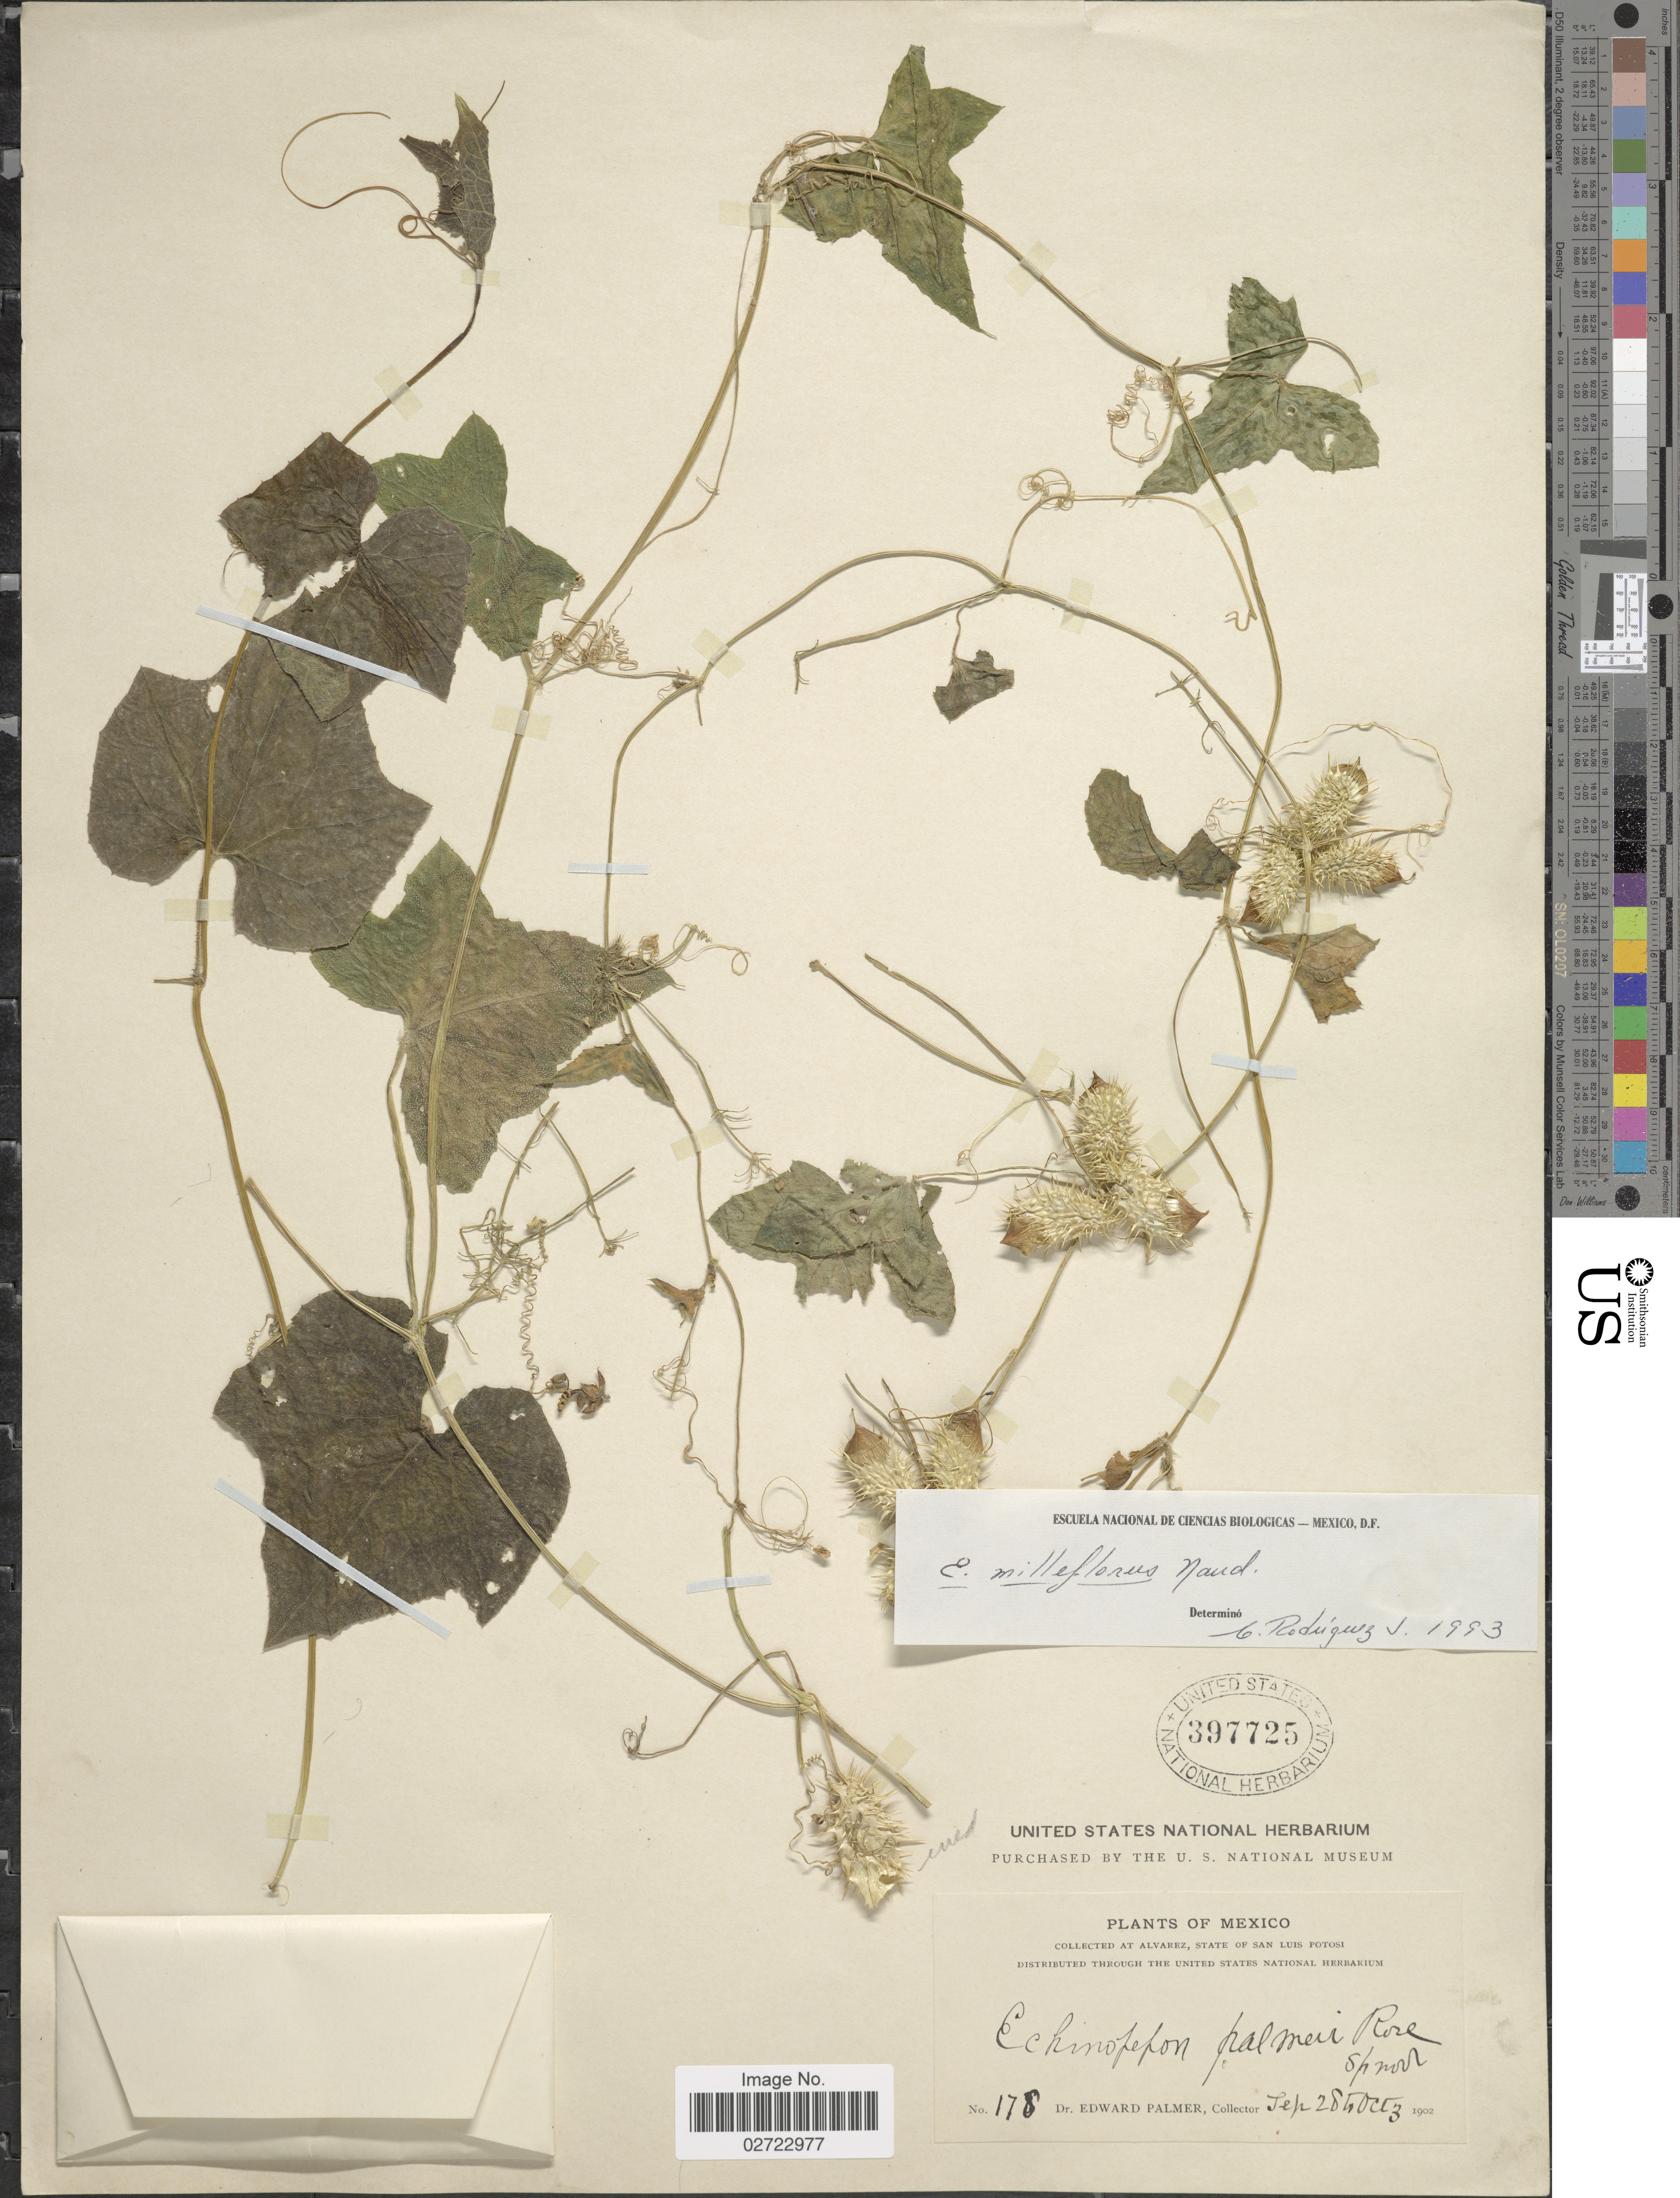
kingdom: Plantae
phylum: Tracheophyta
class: Magnoliopsida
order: Cucurbitales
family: Cucurbitaceae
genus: Echinopepon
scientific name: Echinopepon milleflorus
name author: Naudin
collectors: E. Palmer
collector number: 178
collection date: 1902-09-28/1902-10-03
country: Mexico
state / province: San Luis Potosí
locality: At Alvarez.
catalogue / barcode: US 397725